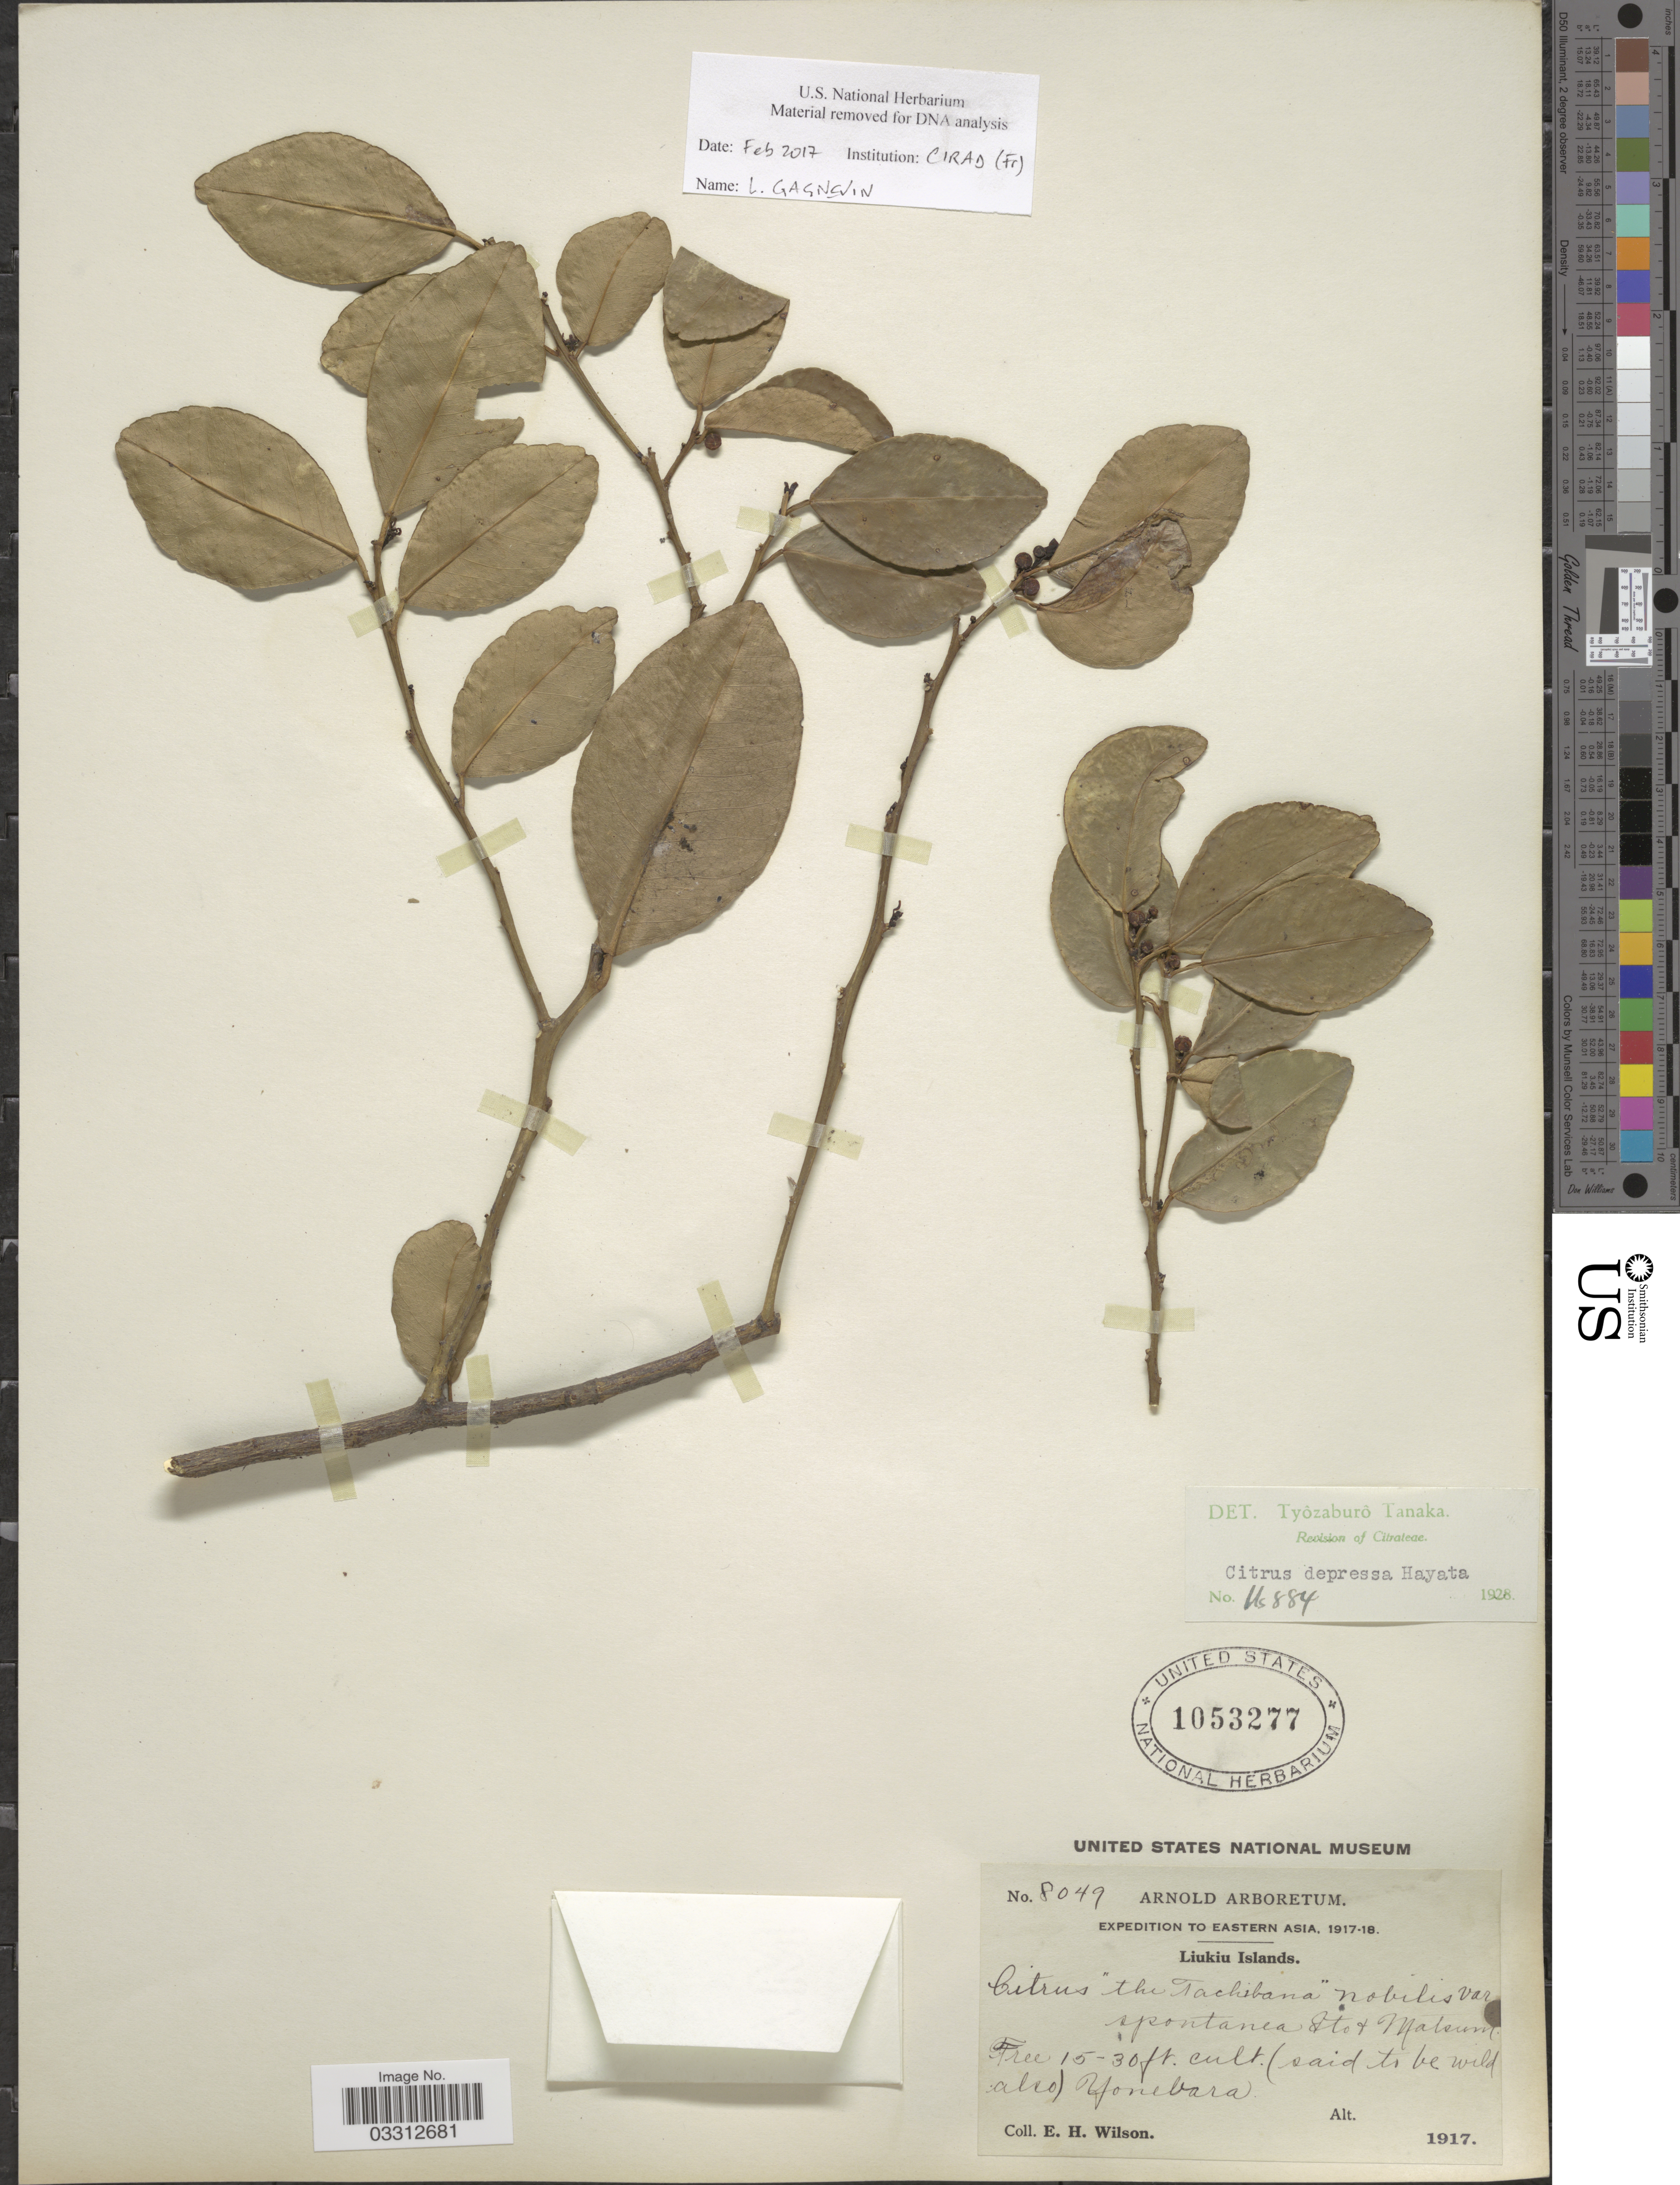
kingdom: Plantae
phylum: Tracheophyta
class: Magnoliopsida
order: Sapindales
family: Rutaceae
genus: Citrus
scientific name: Citrus depressa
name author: Hayata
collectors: E. Wilson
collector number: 8049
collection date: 1917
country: Japan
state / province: Okinawa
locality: Eastern Asia, Liukiu Islands.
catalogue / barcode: US 1053277